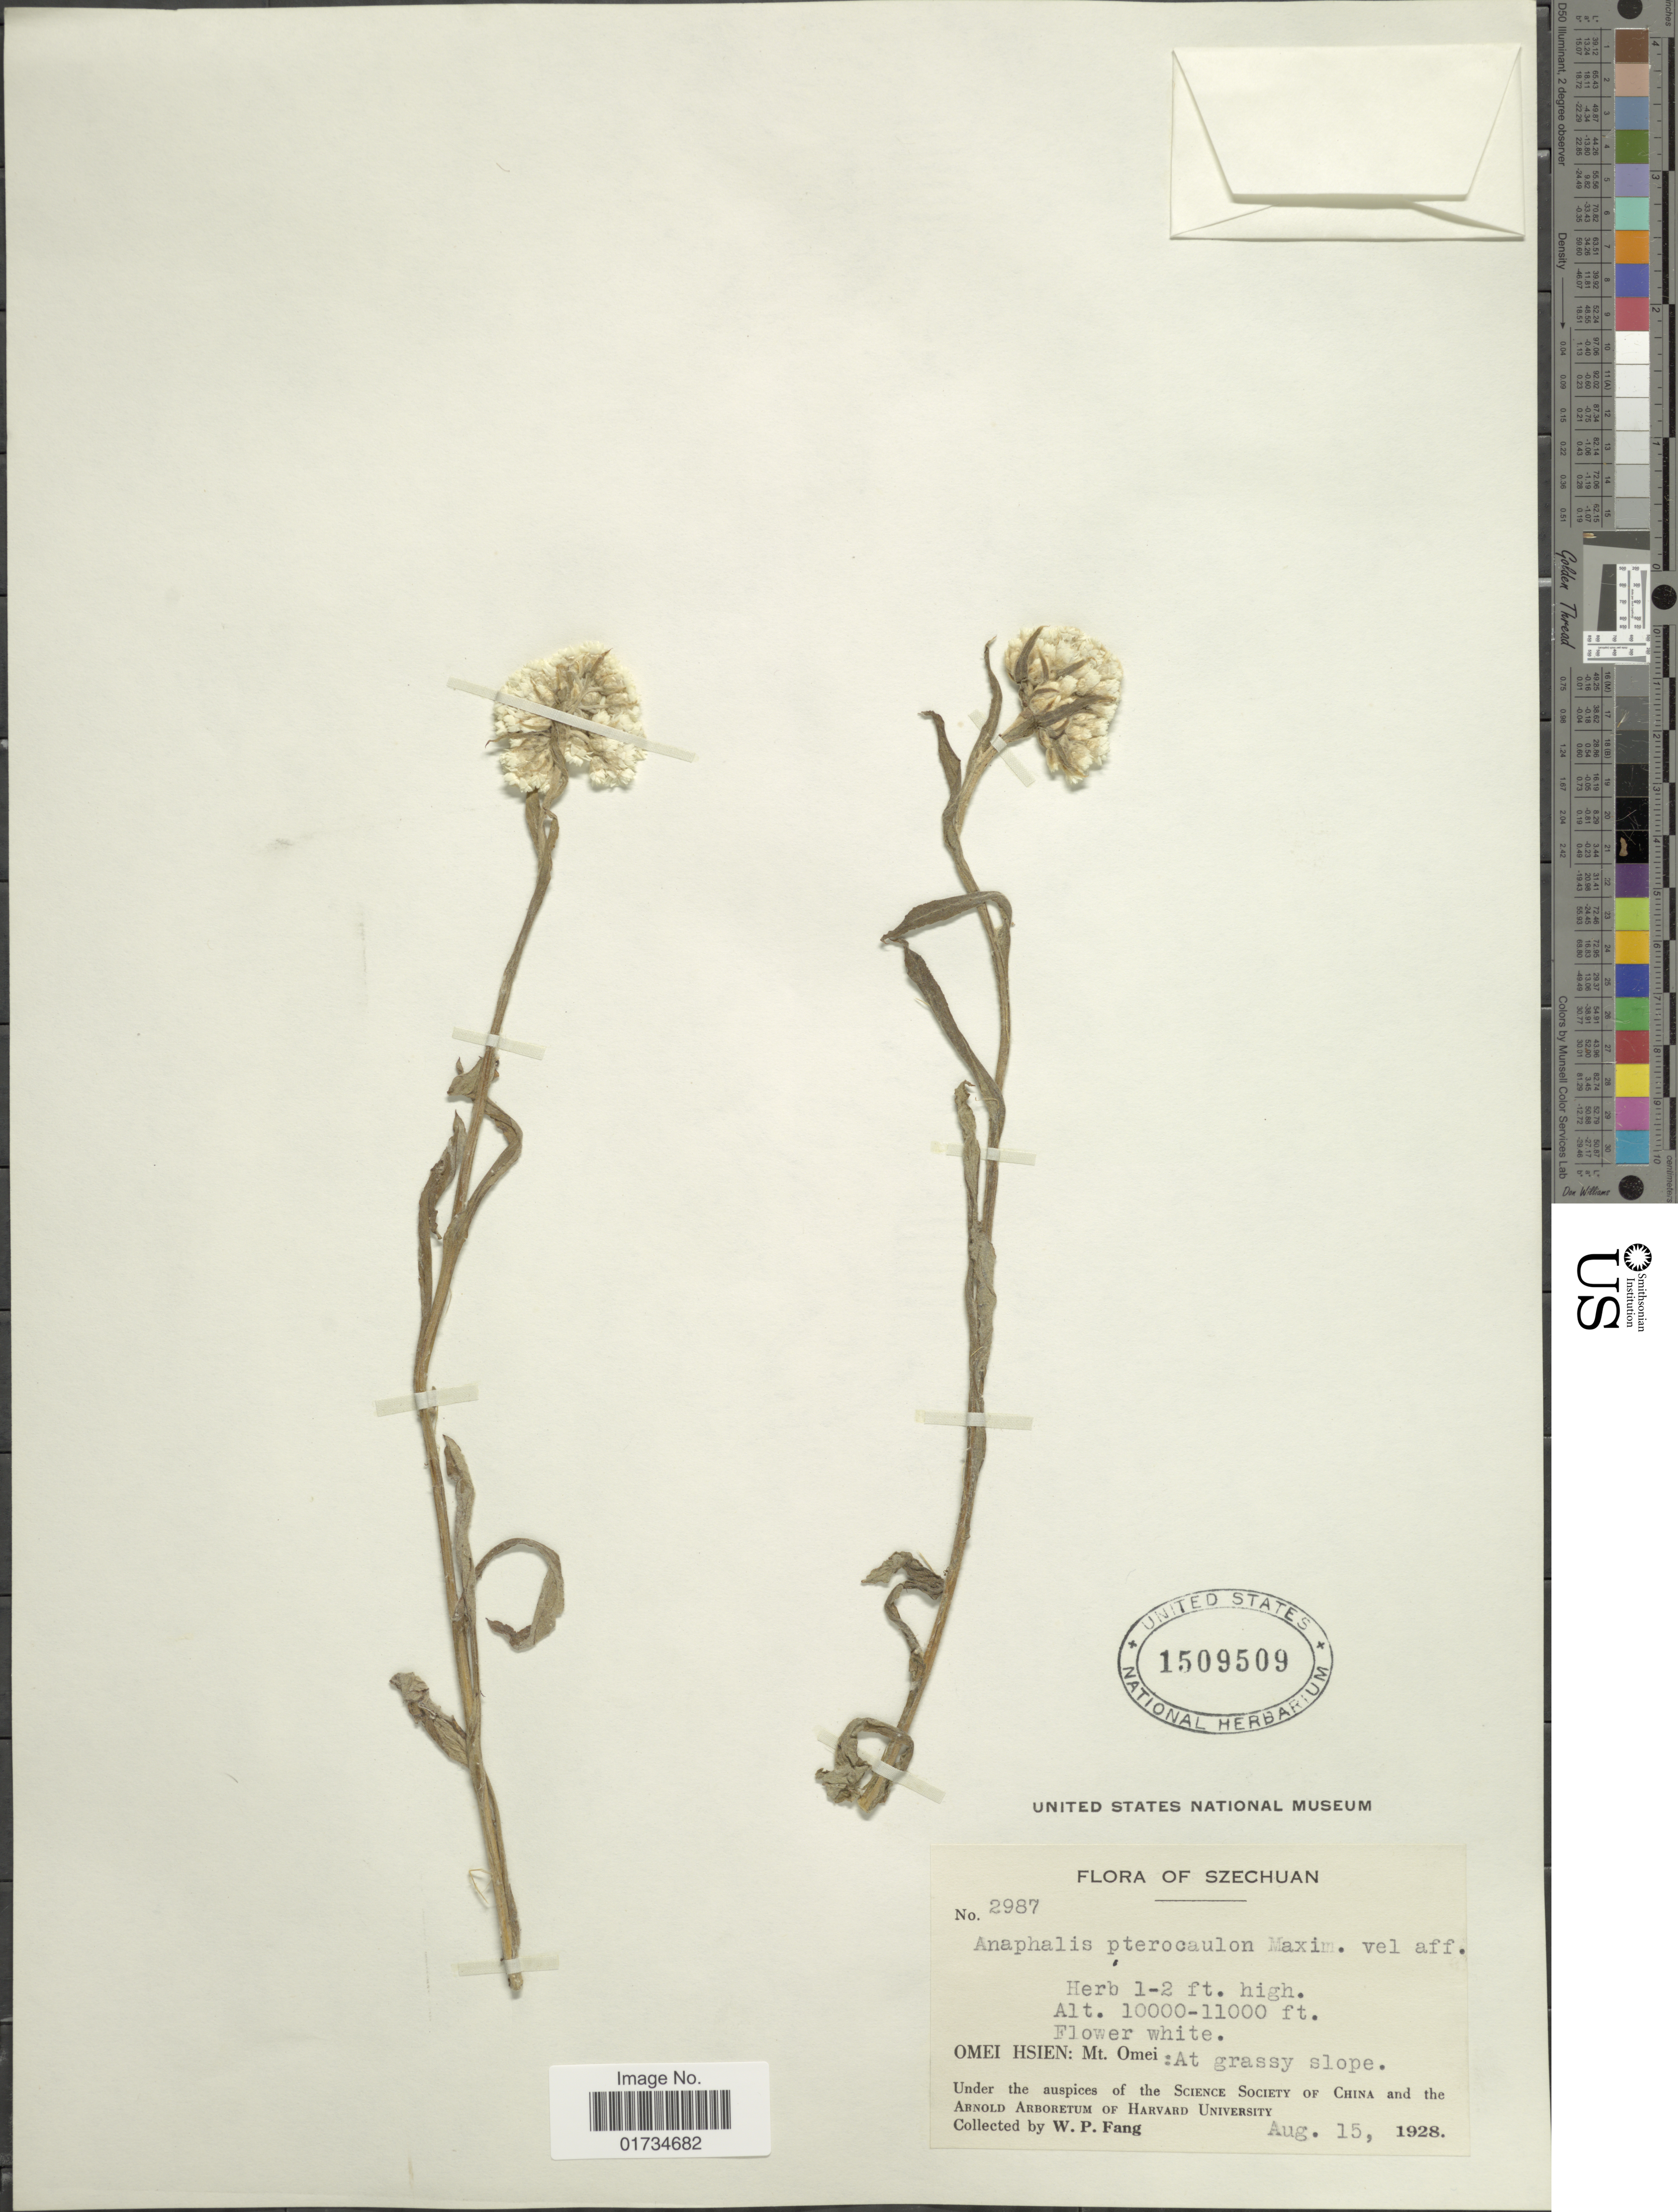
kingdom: Plantae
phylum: Tracheophyta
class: Magnoliopsida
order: Asterales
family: Asteraceae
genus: Anaphalis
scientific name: Anaphalis pterocaulon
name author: Maxim.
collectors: W. P. Fang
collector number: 2987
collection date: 1928-08-15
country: China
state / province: Sichuan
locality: Szechuan. Omei Hsien: Mt. Omei: At grassy slope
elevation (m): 3048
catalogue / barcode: US 1509509